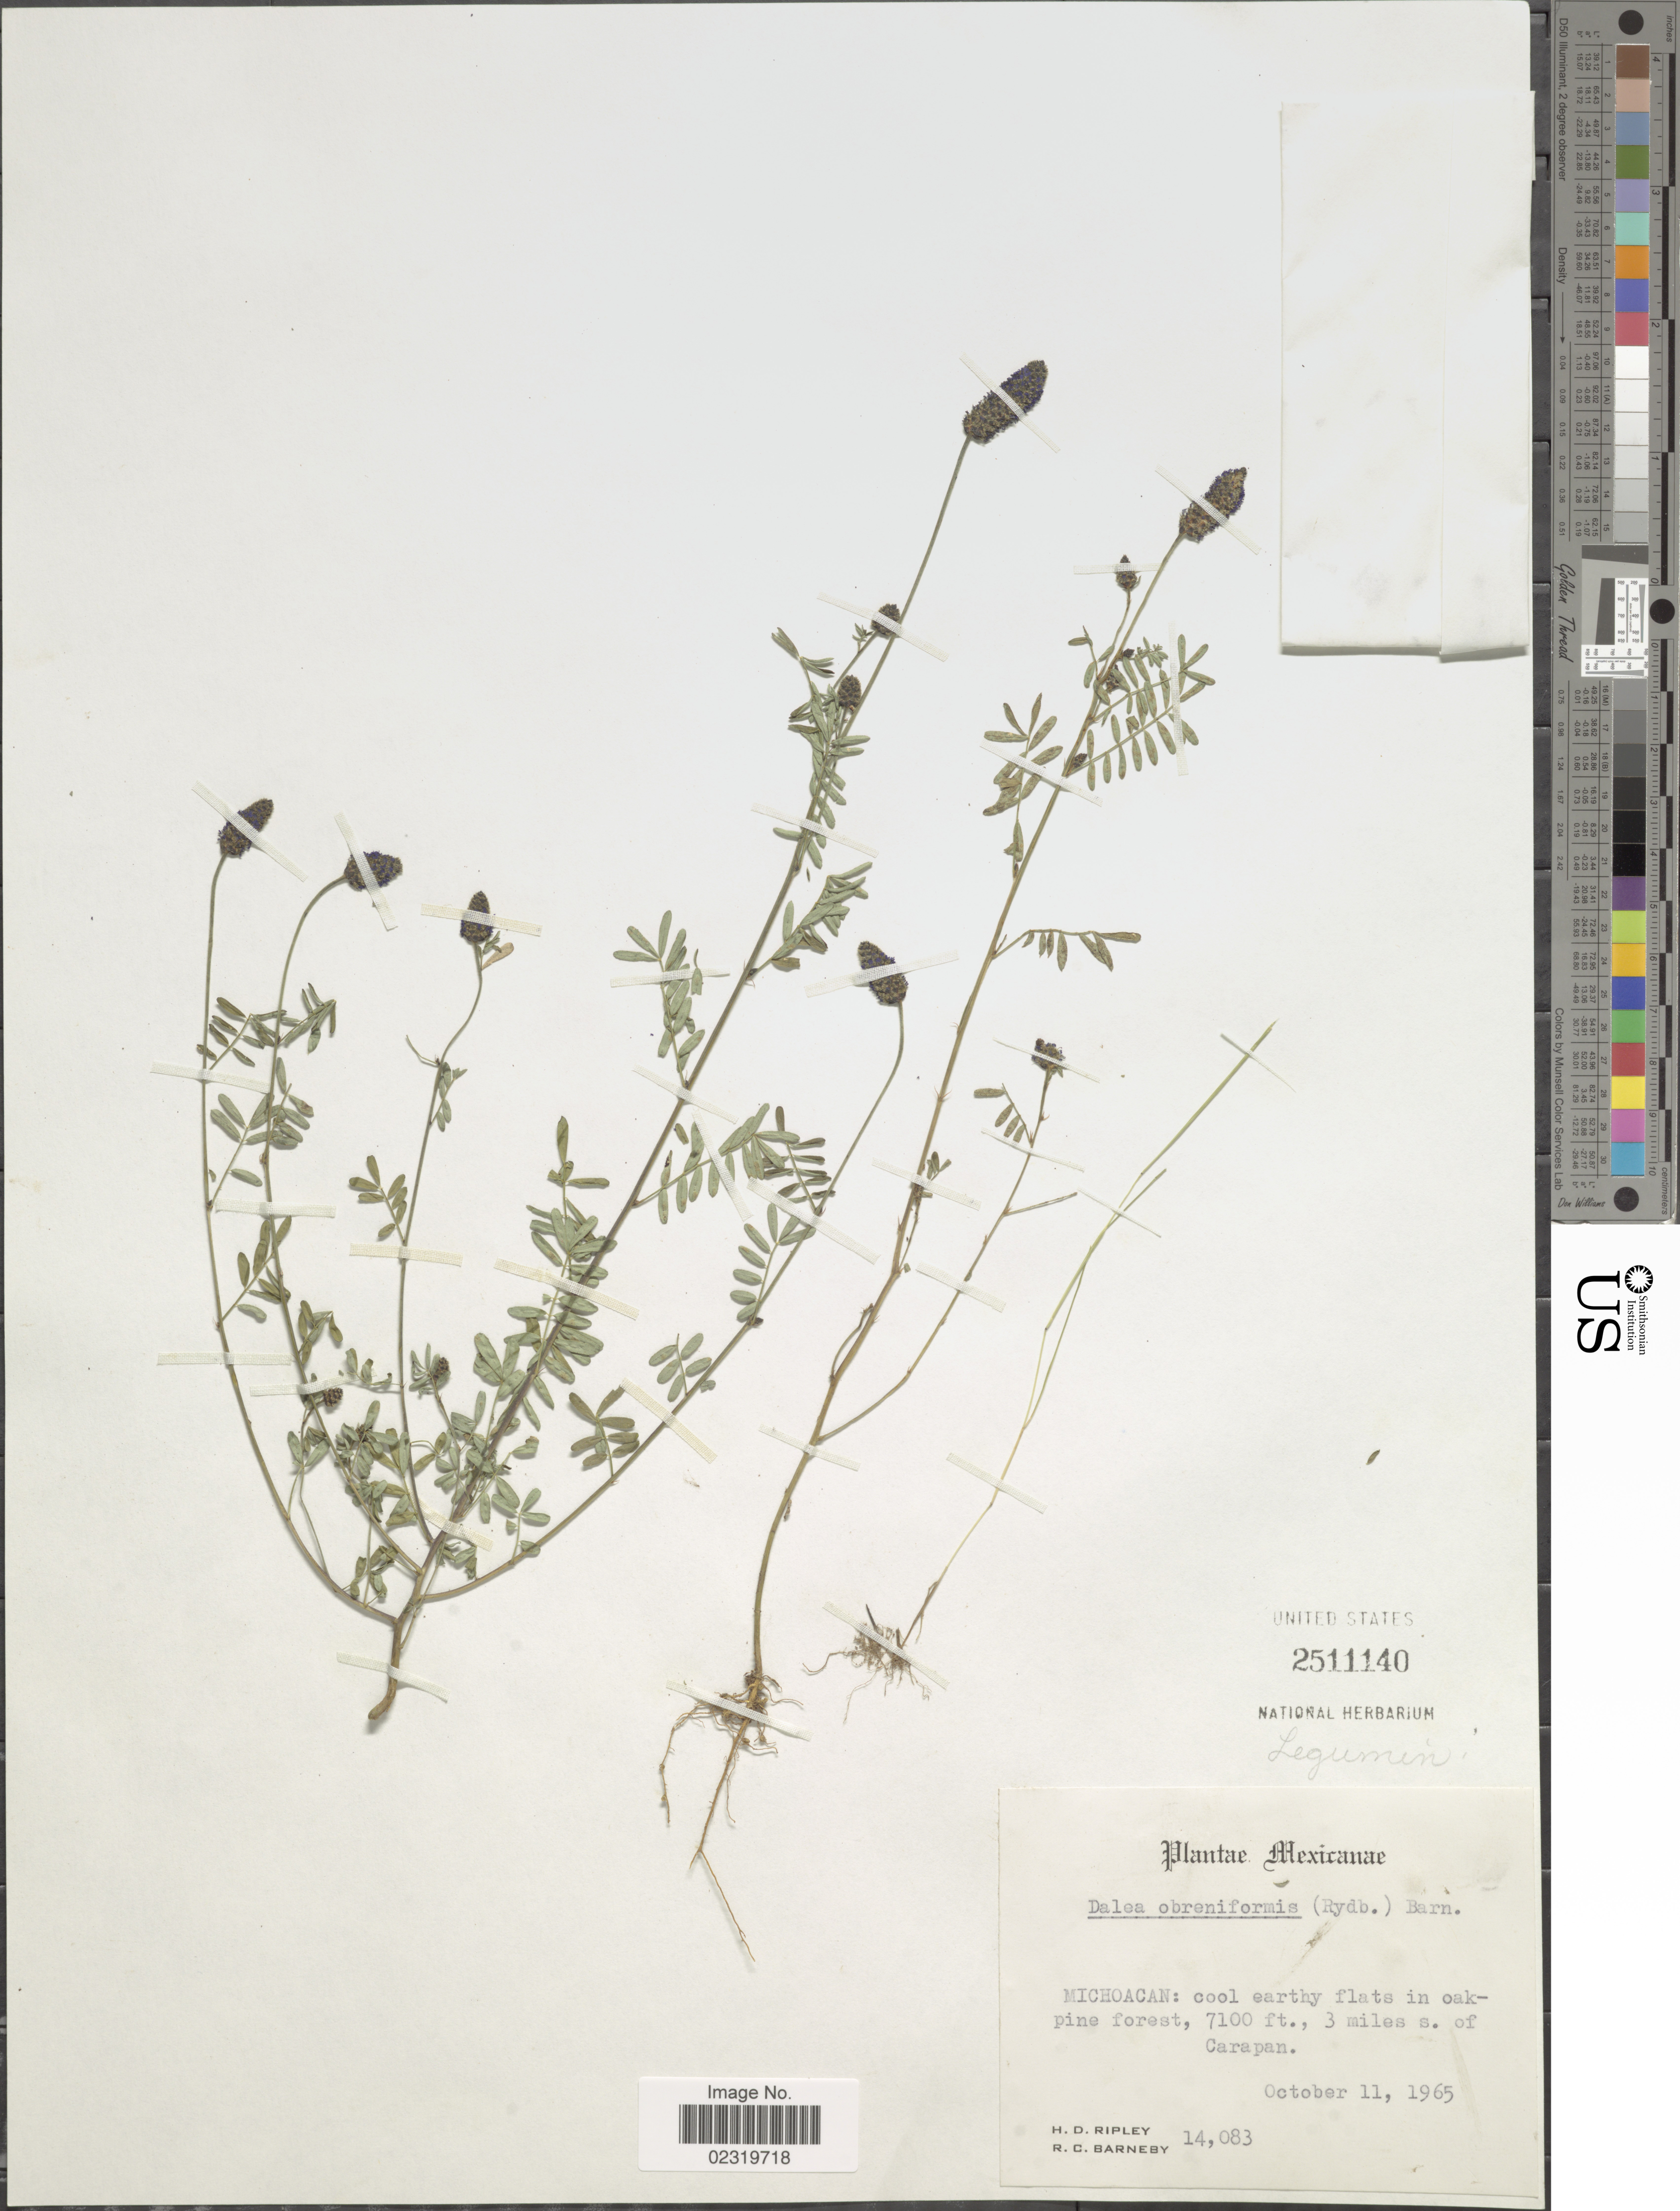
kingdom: Plantae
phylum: Tracheophyta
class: Magnoliopsida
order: Fabales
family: Fabaceae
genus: Dalea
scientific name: Dalea obreniformis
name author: (Rydb.) Barneby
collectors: H. Ripley & R. C. Barneby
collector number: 14083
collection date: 1965-10-11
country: Mexico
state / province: Michoacán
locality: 3 miles s. of Carapan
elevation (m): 2164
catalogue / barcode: US 2511140